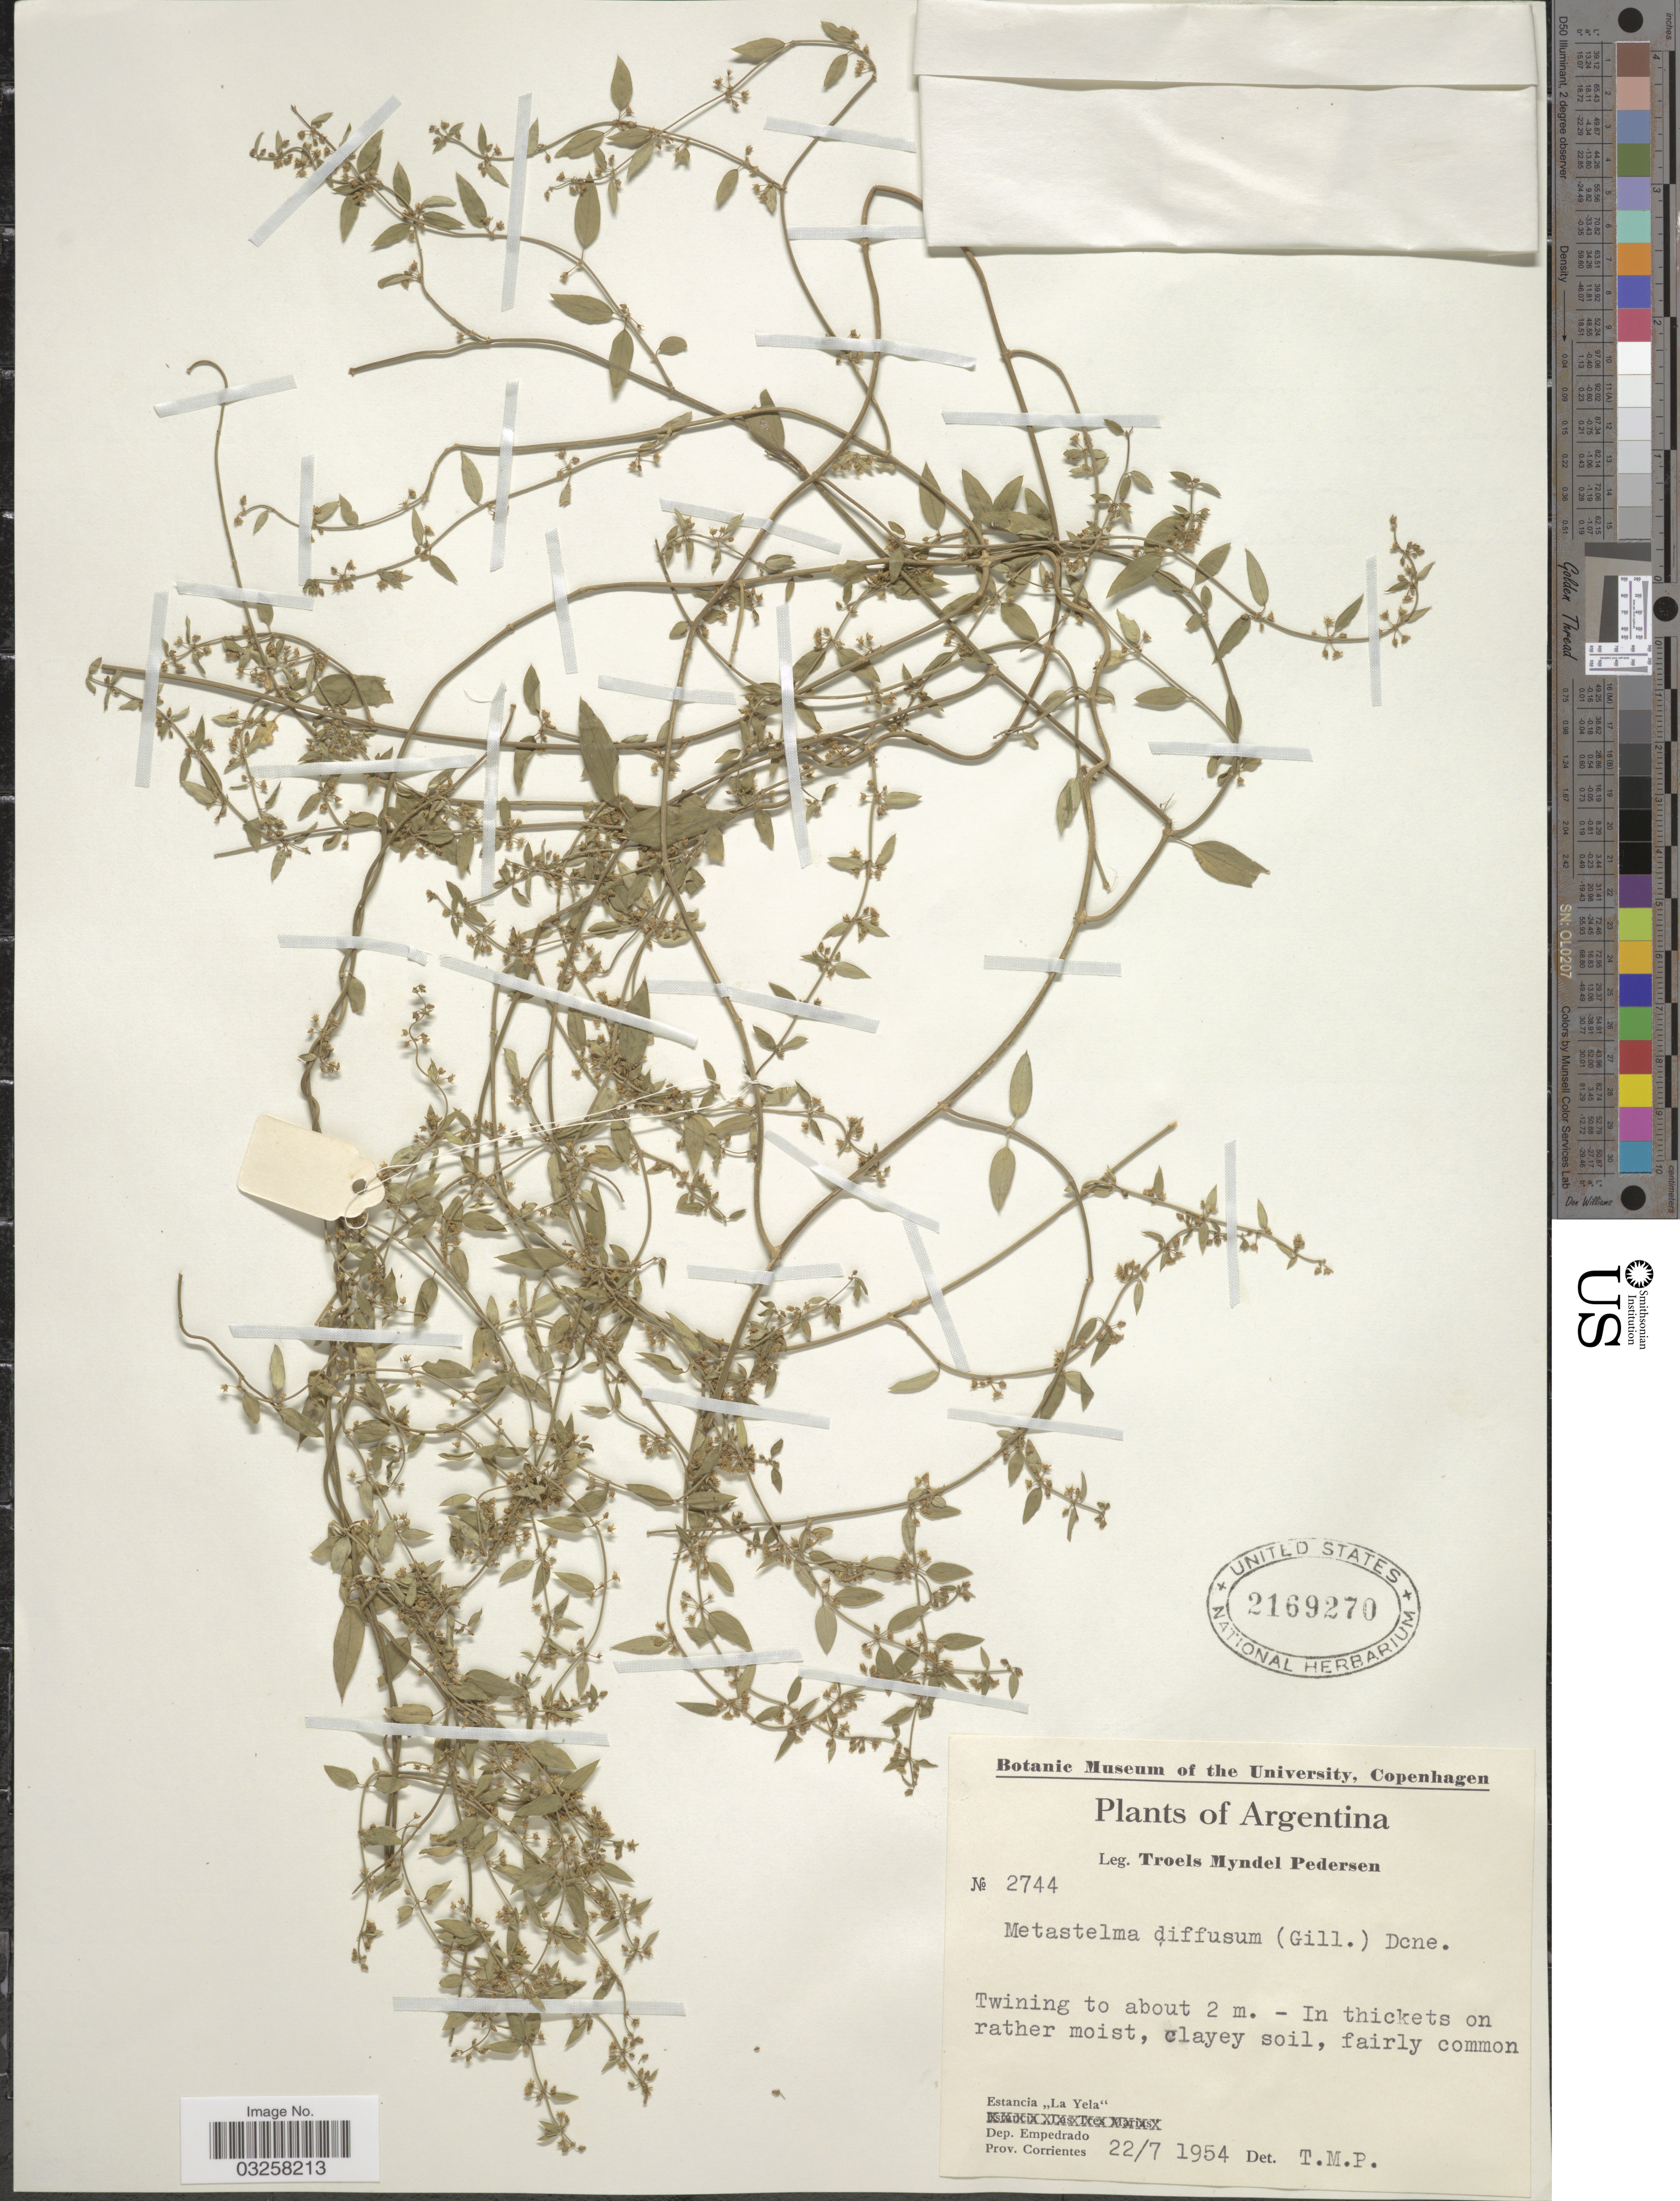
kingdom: Plantae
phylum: Tracheophyta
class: Magnoliopsida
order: Gentianales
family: Apocynaceae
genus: Metastelma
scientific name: Metastelma diffusum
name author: (Gillies ex Hook. & Arn.) Decne.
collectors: T. Pederson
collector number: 2744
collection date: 1954-07-22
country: Argentina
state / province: Corrientes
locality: Estancia "La Yela", Dep. Empedrado.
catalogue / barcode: US 2169270